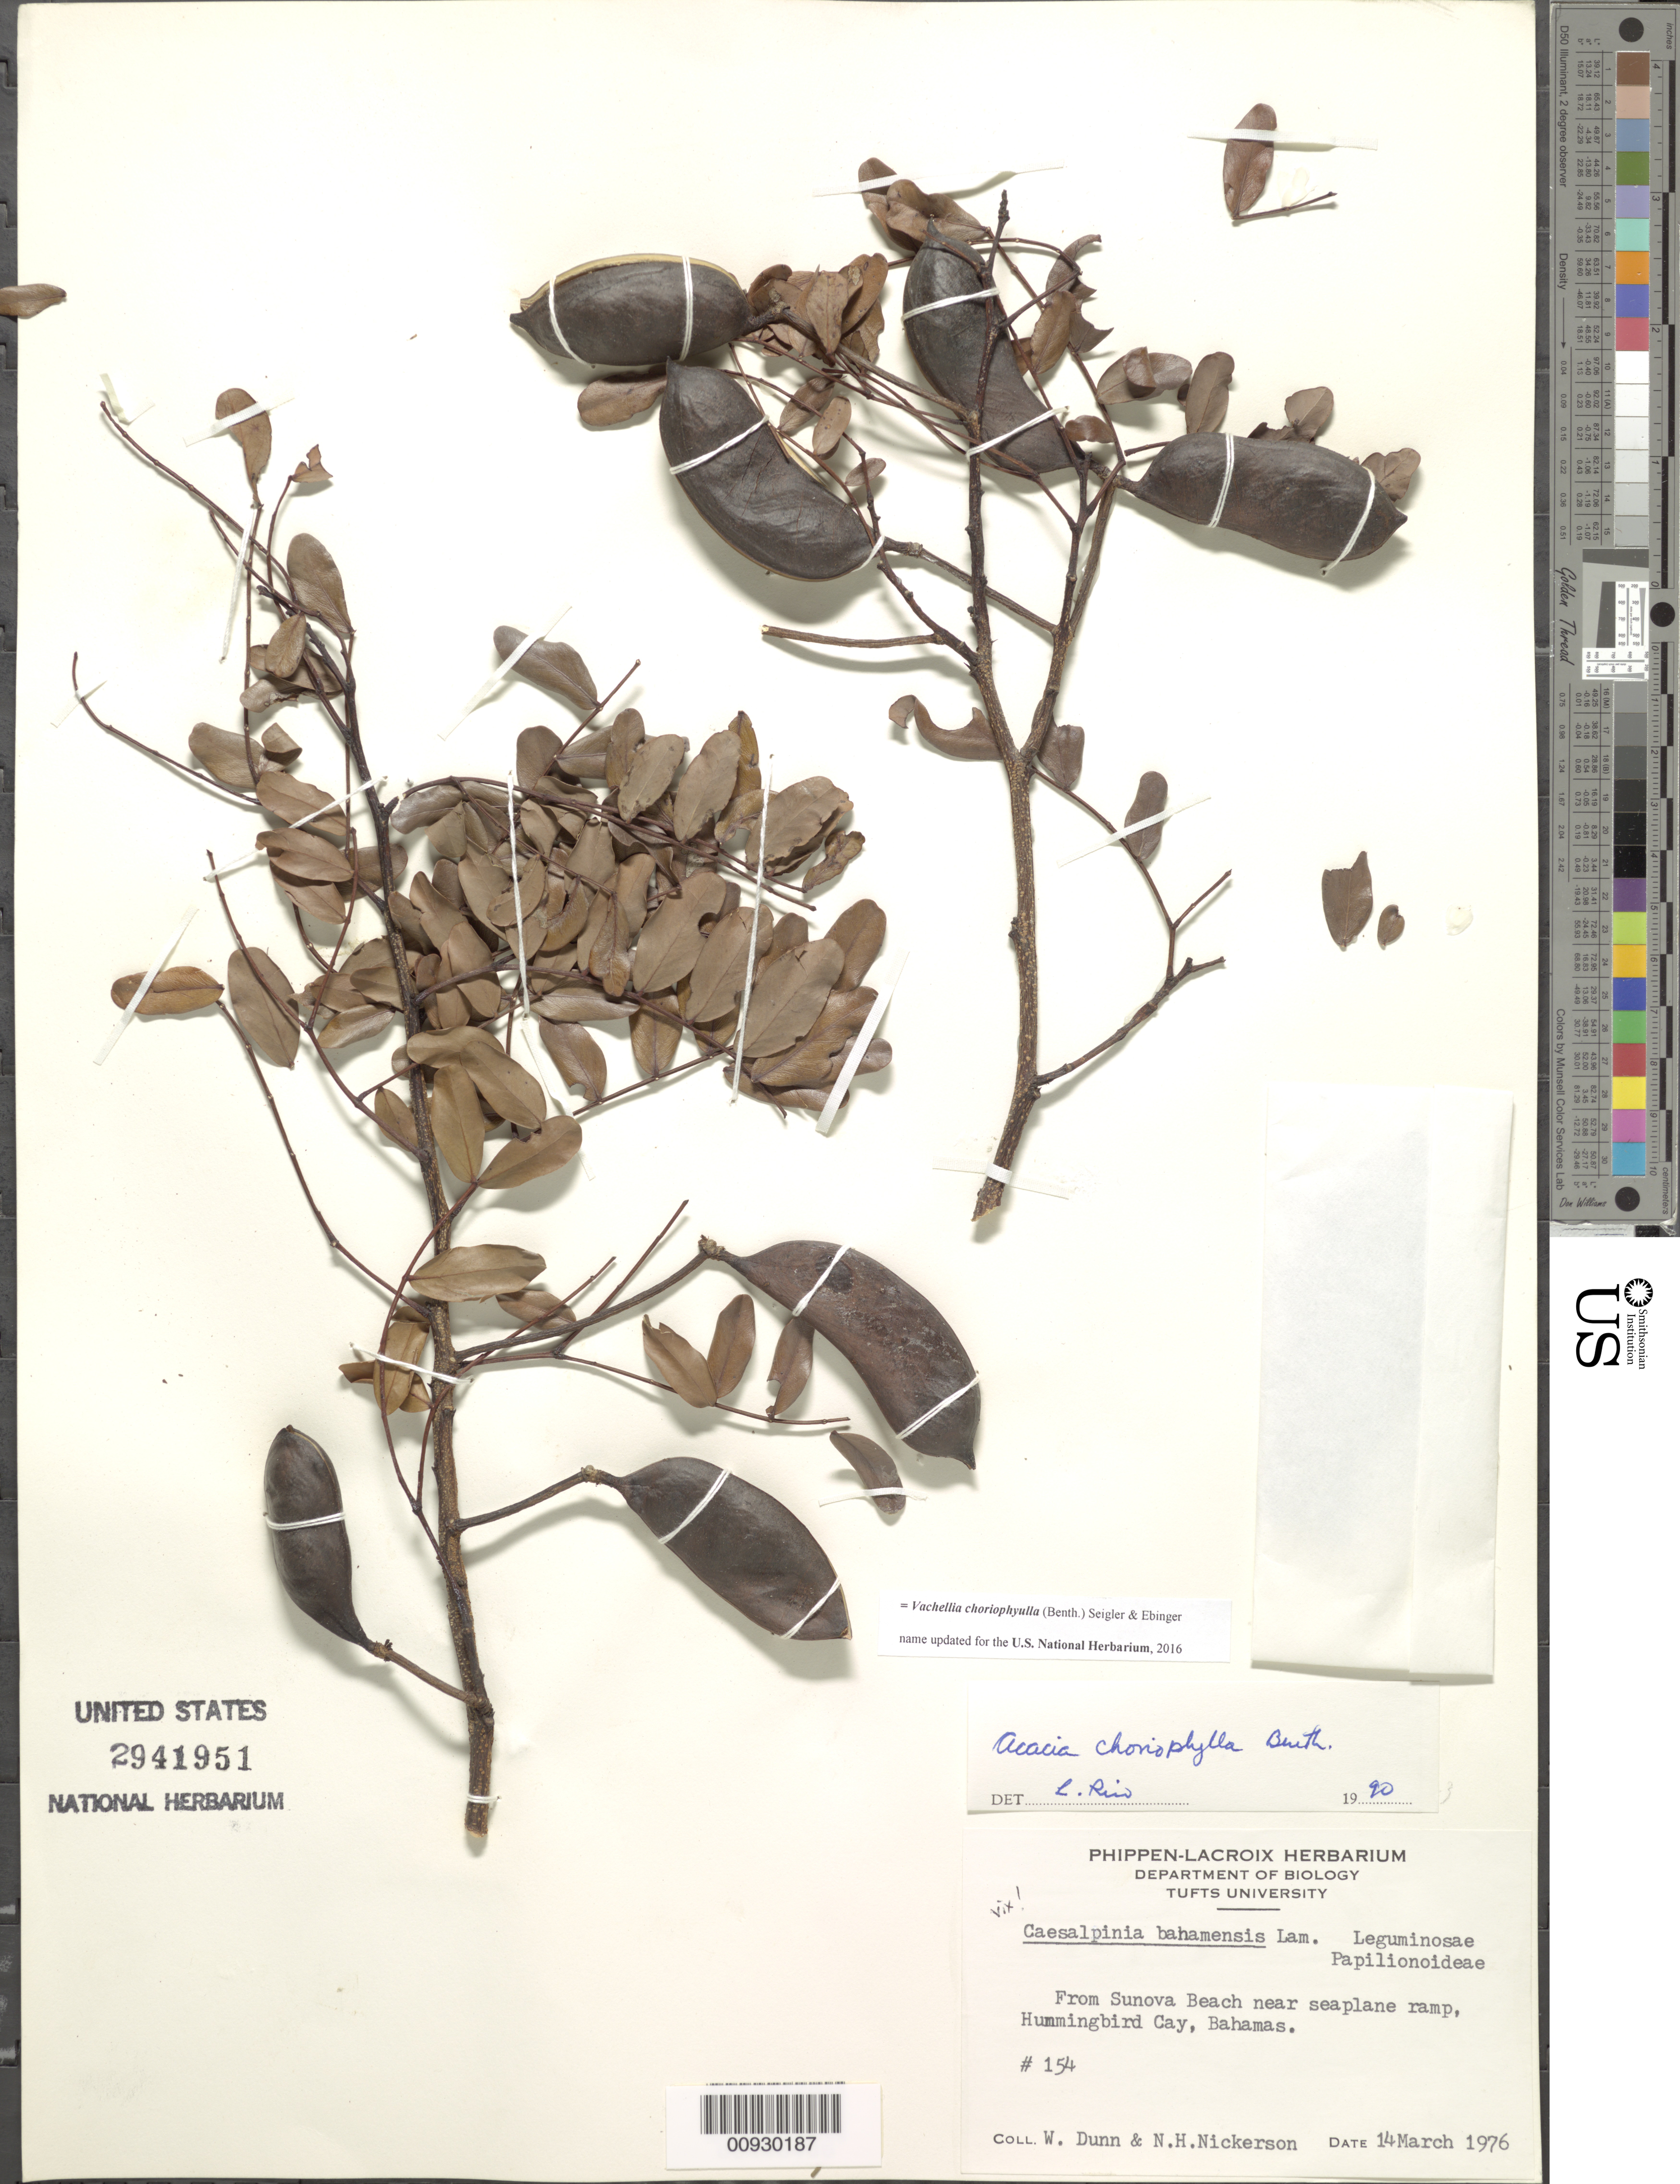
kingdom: Plantae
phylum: Tracheophyta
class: Magnoliopsida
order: Fabales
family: Fabaceae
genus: Vachellia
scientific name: Vachellia choriophylla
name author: (Benth.) Seigler & Ebinger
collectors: W. Dunn & N. Nickerson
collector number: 154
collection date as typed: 14 Mar 1976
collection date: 1976-03-14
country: Bahamas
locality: Sunova Beach near seaplane ramp, Hummingbird Cay, Bahamas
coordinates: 0 N, 0 E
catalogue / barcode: US 2941951